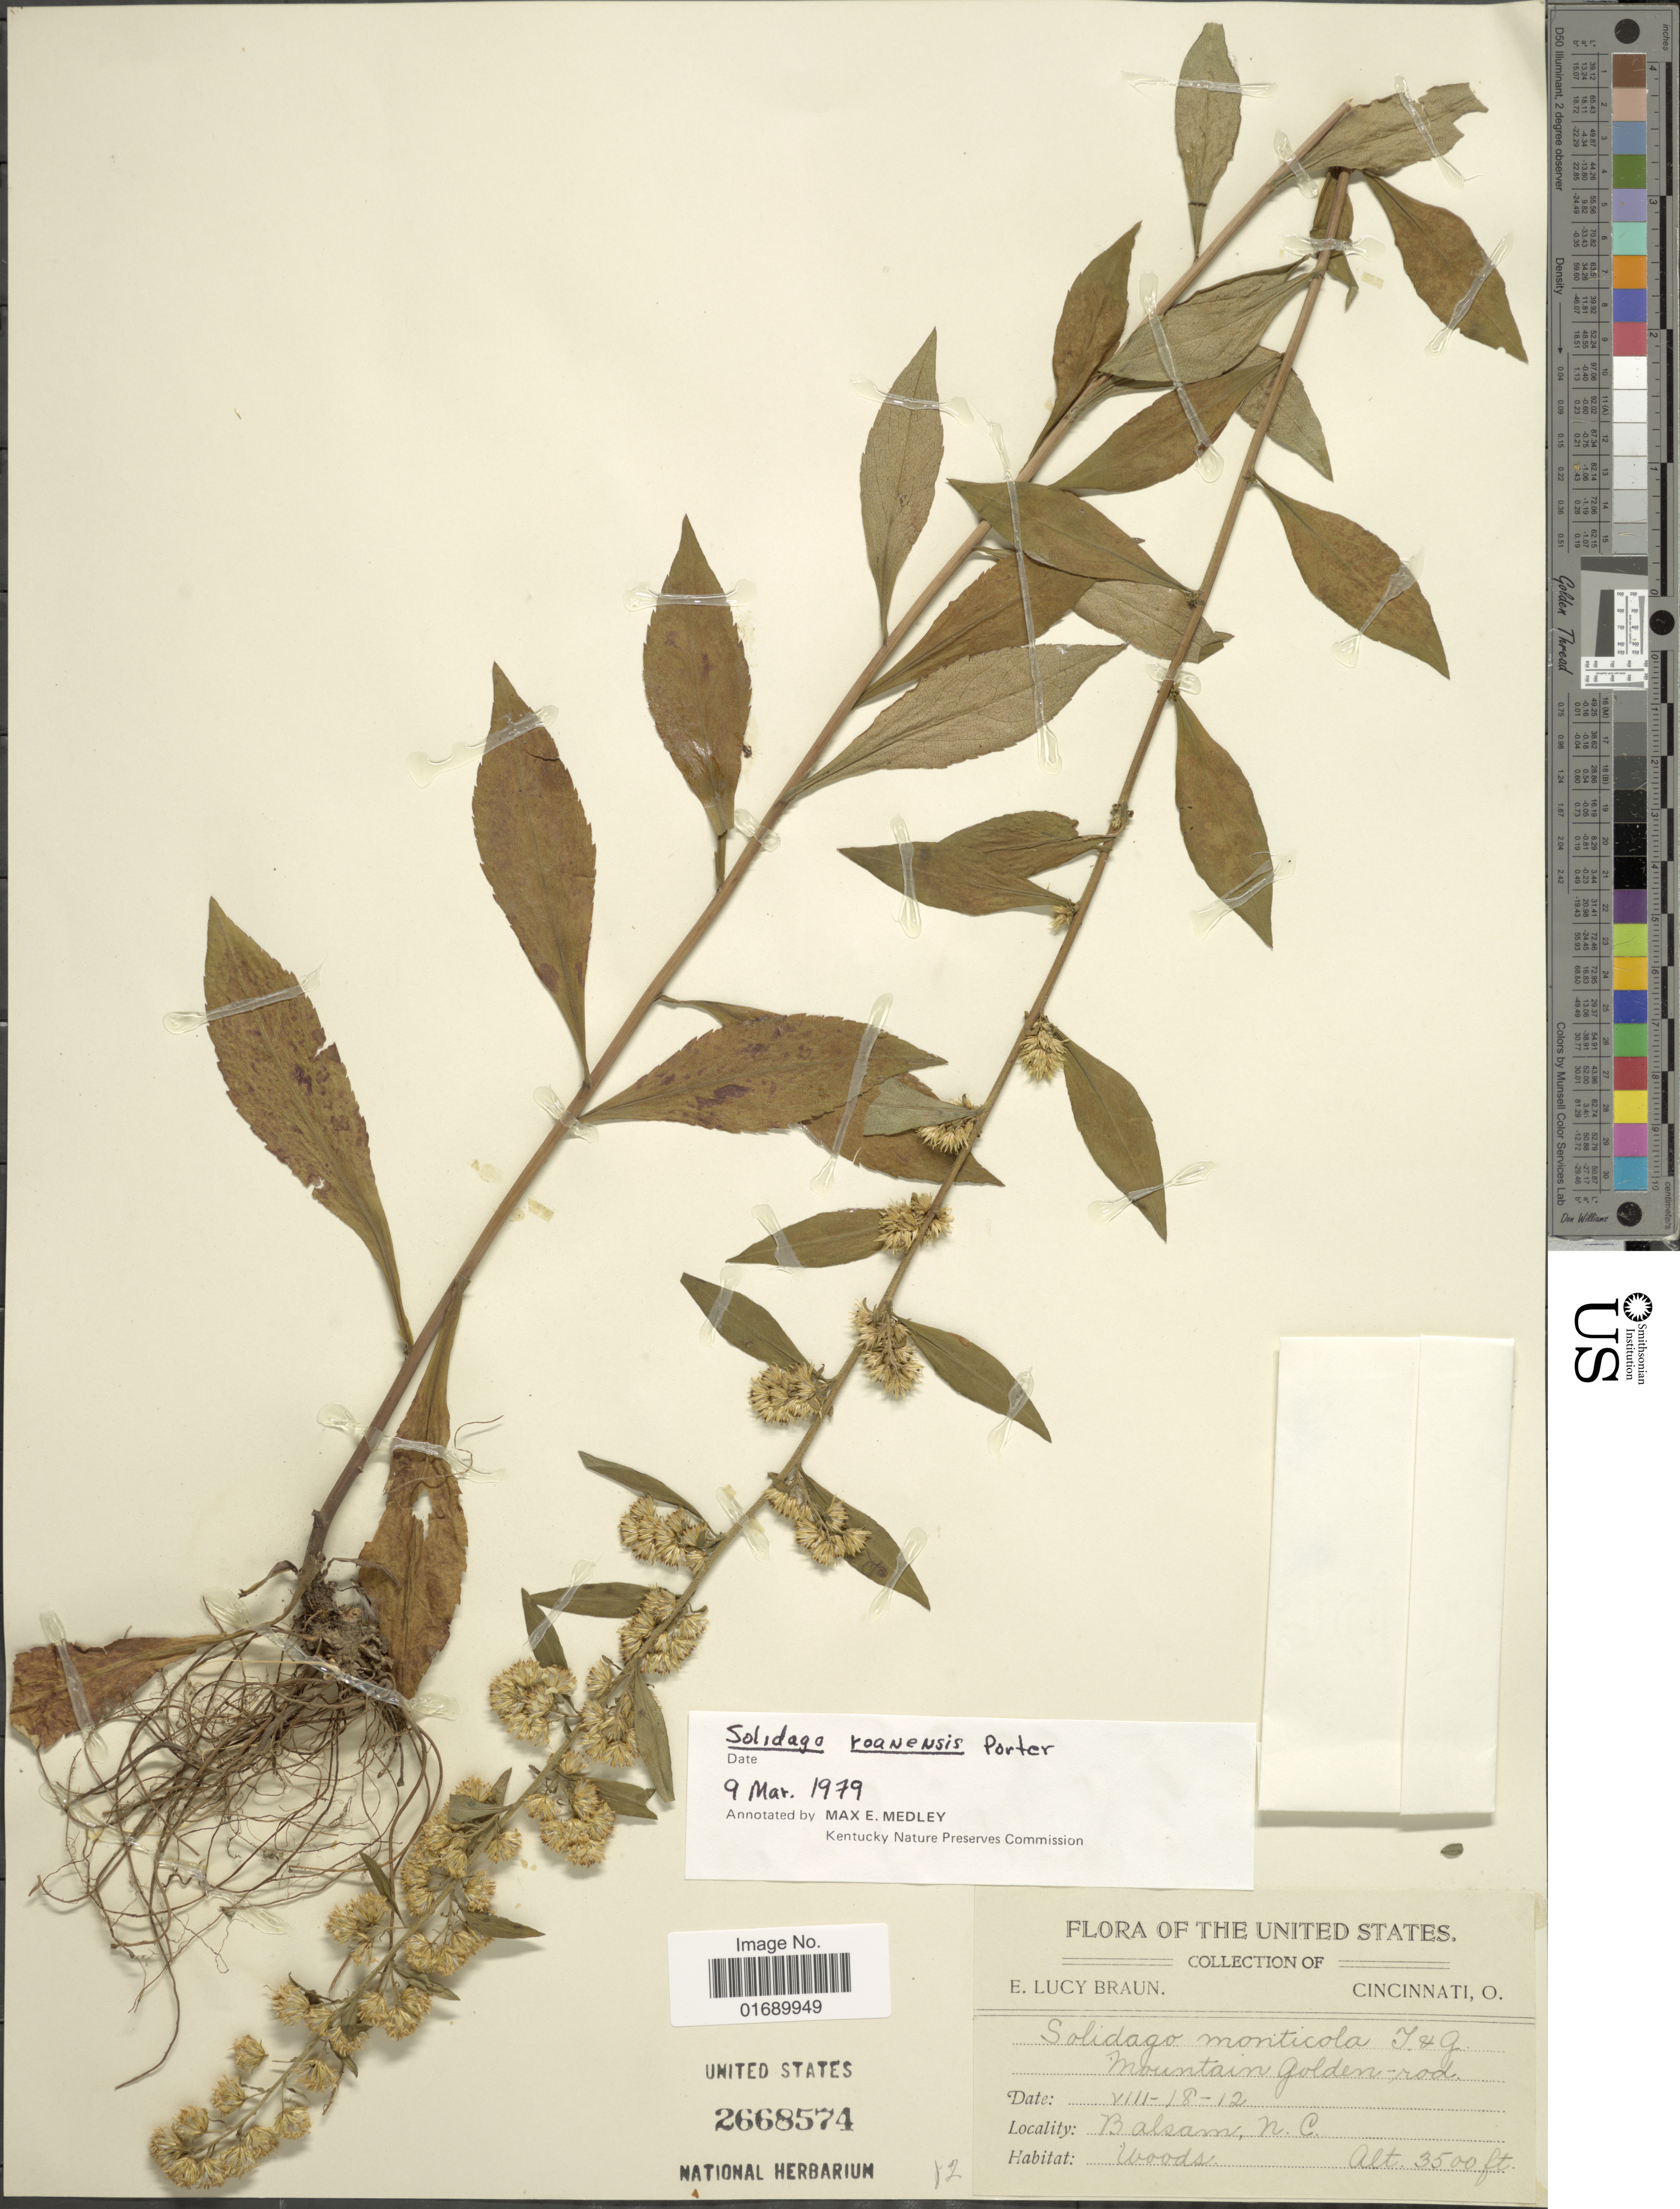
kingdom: Plantae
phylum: Tracheophyta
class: Magnoliopsida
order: Asterales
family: Asteraceae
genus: Solidago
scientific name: Solidago roanensis var. monticola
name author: (Torr. & A. Gray) Fernald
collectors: E. L. Braun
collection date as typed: Transcribed d/m/y: 18/8/12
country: United States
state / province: North Carolina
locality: Balsam, Woods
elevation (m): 1067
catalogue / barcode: US 2668574